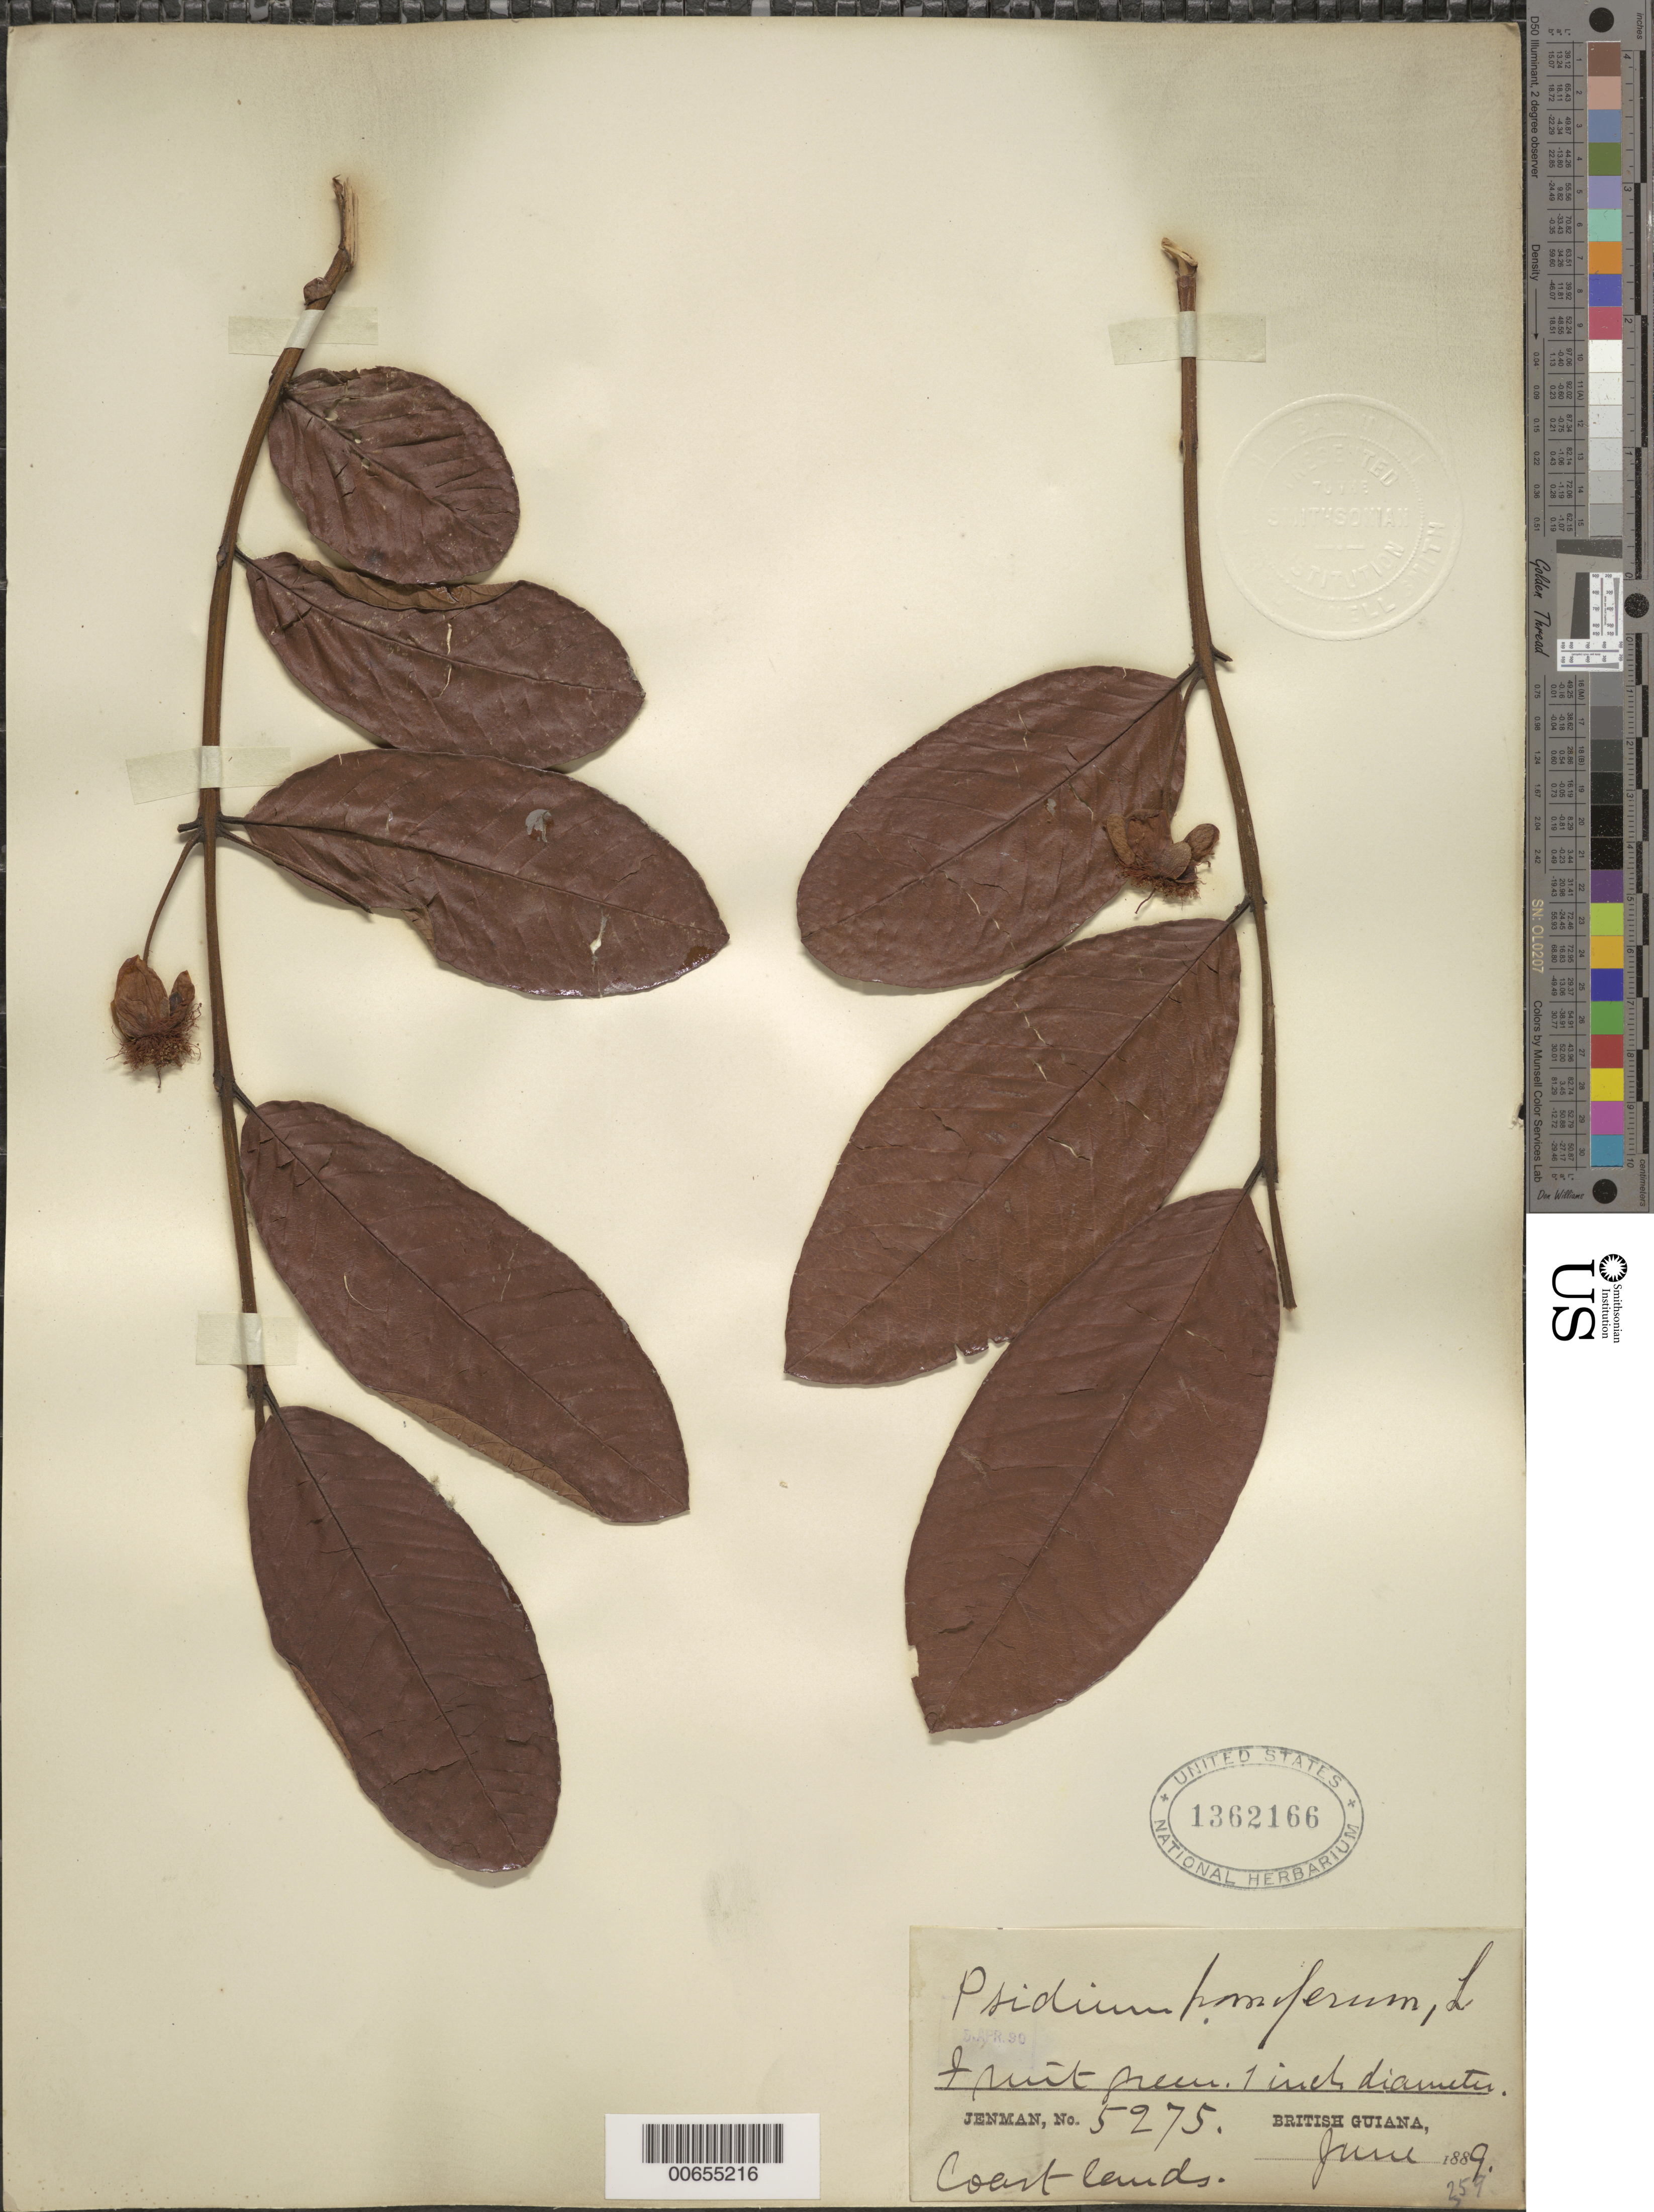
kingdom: Plantae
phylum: Tracheophyta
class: Magnoliopsida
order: Myrtales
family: Myrtaceae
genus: Psidium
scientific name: Psidium parviferum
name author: L.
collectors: G. S. Jenman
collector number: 5275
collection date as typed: June 1889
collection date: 1889-06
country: Guyana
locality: Coast lands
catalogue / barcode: US 1362166